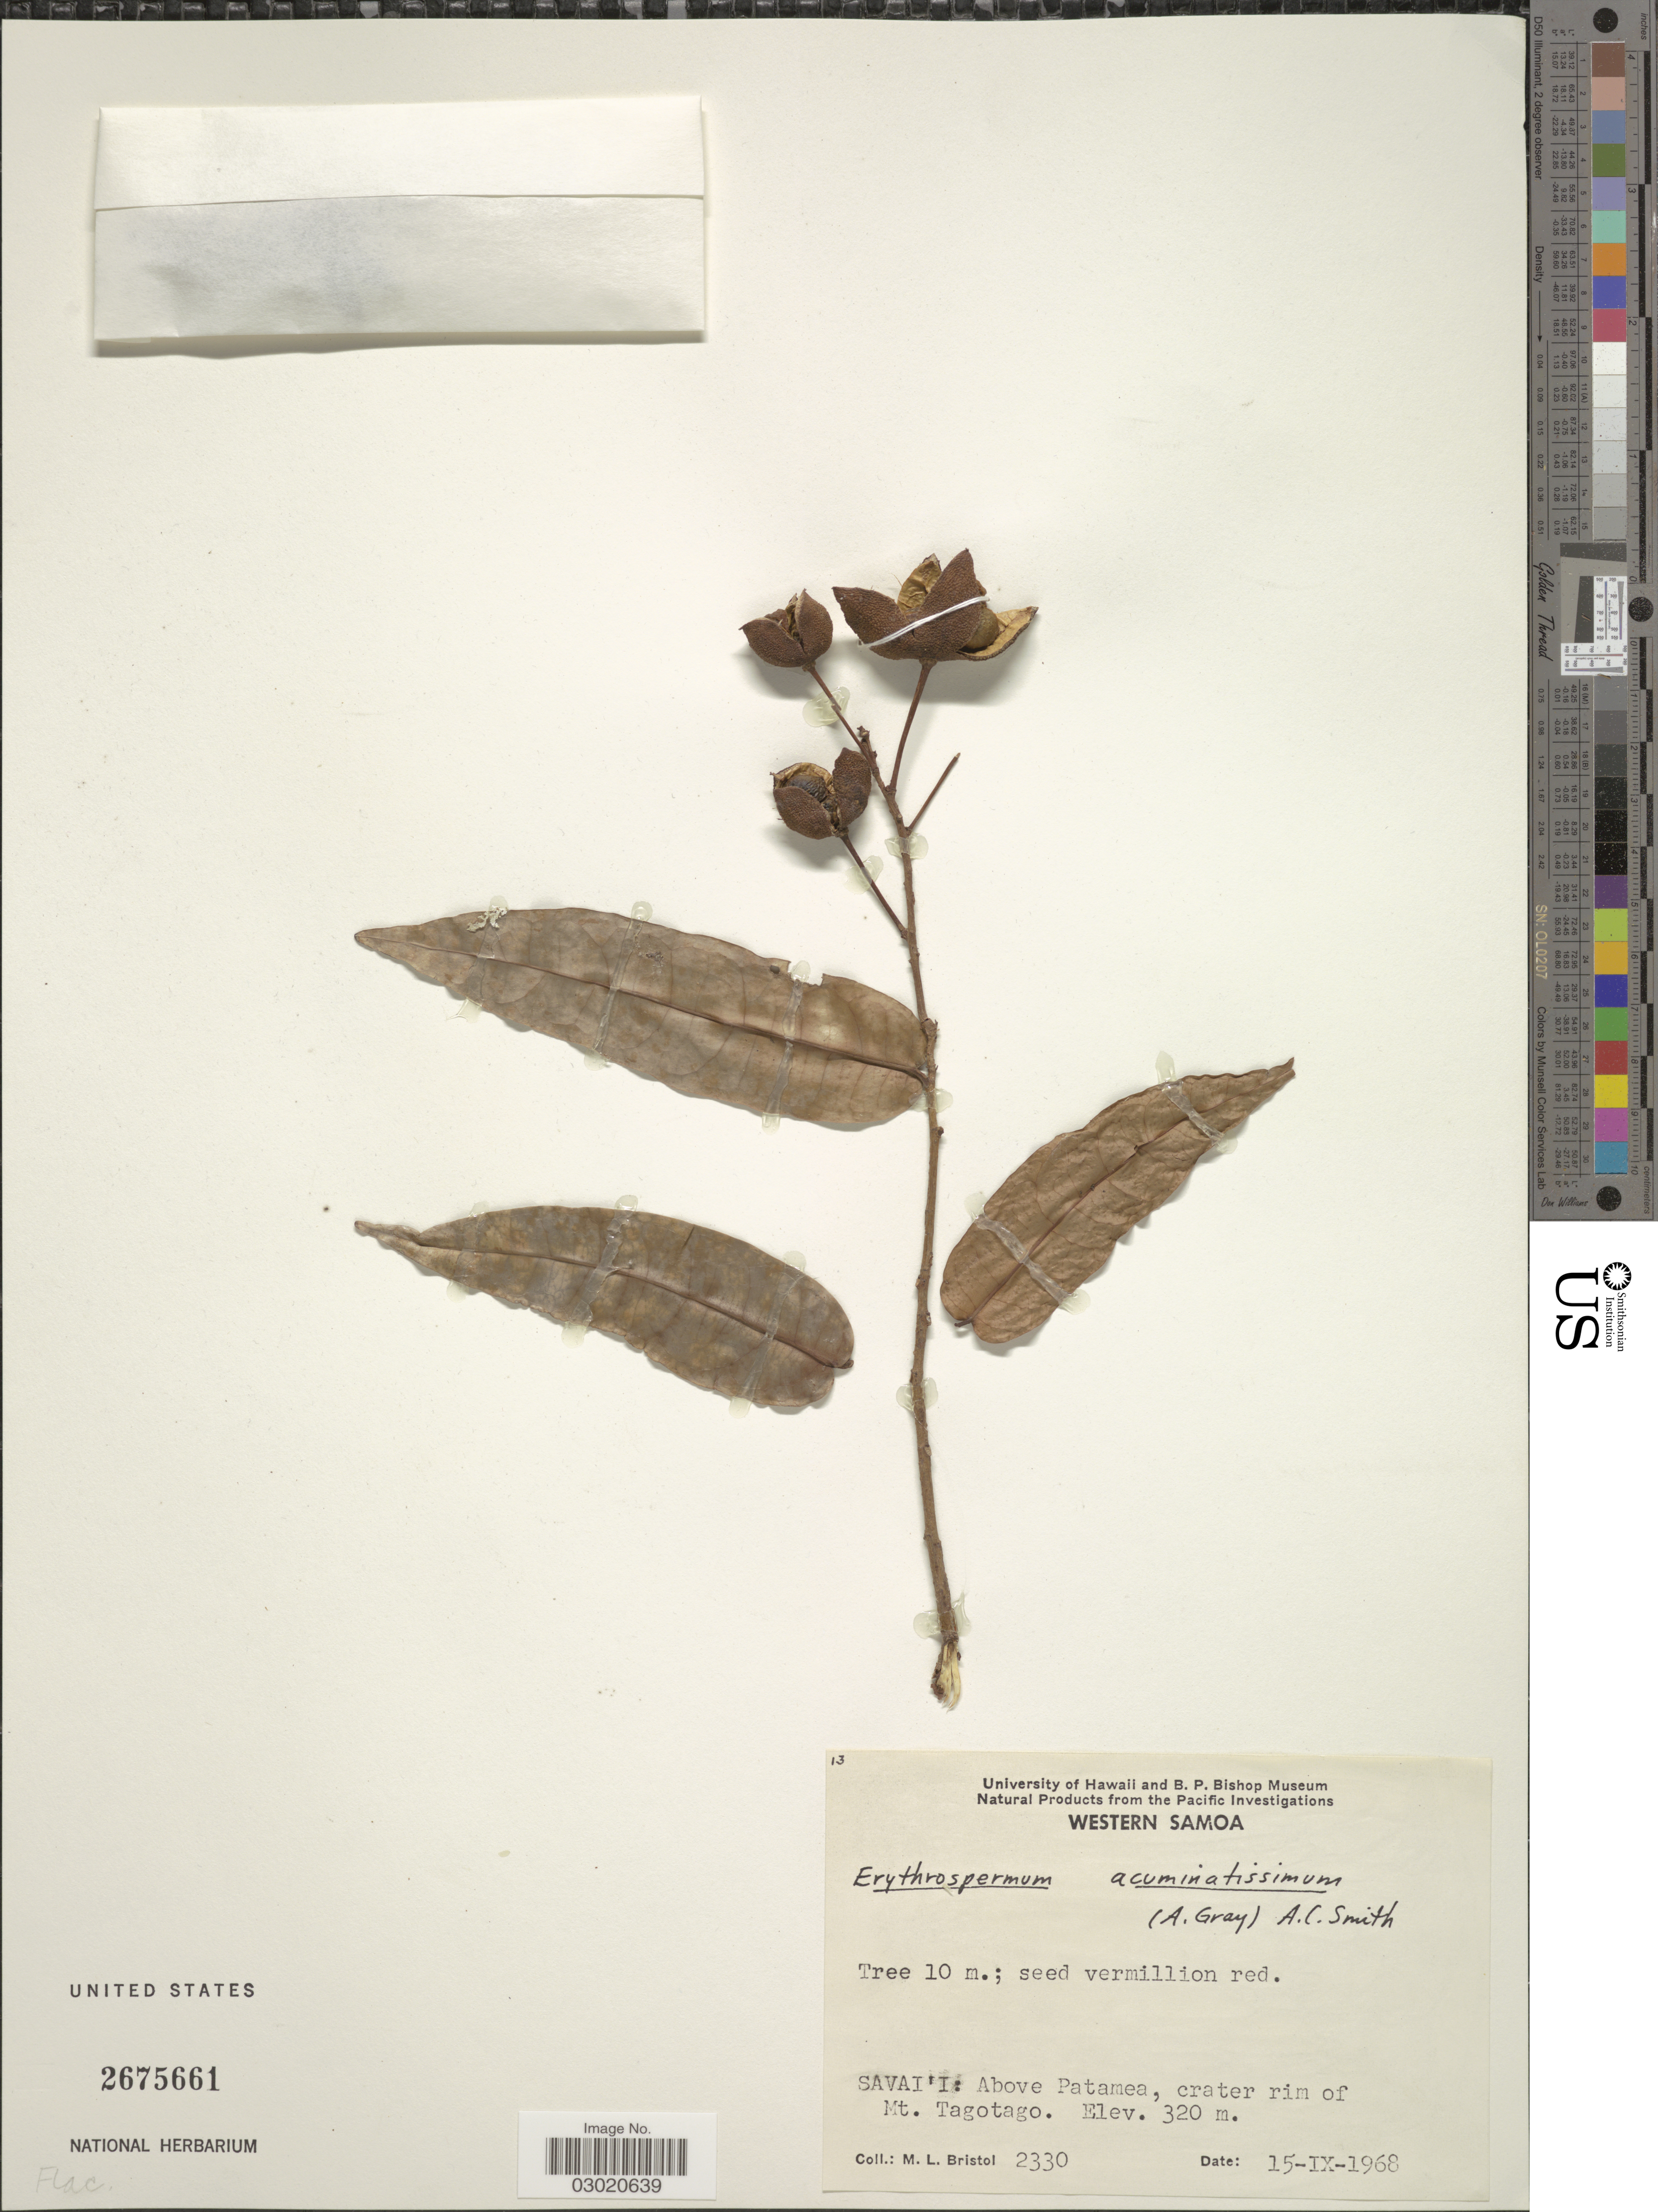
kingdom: Plantae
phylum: Tracheophyta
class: Magnoliopsida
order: Malpighiales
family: Achariaceae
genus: Erythrospermum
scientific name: Erythrospermum acuminatissimum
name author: (A. Gray) A.C. Sm.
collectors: M. L. Bristol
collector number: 2330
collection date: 1968-09-15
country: Samoa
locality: Savai'i: Above Patamea, crater rim of Mt. Tagotago.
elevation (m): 320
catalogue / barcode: US 2675661